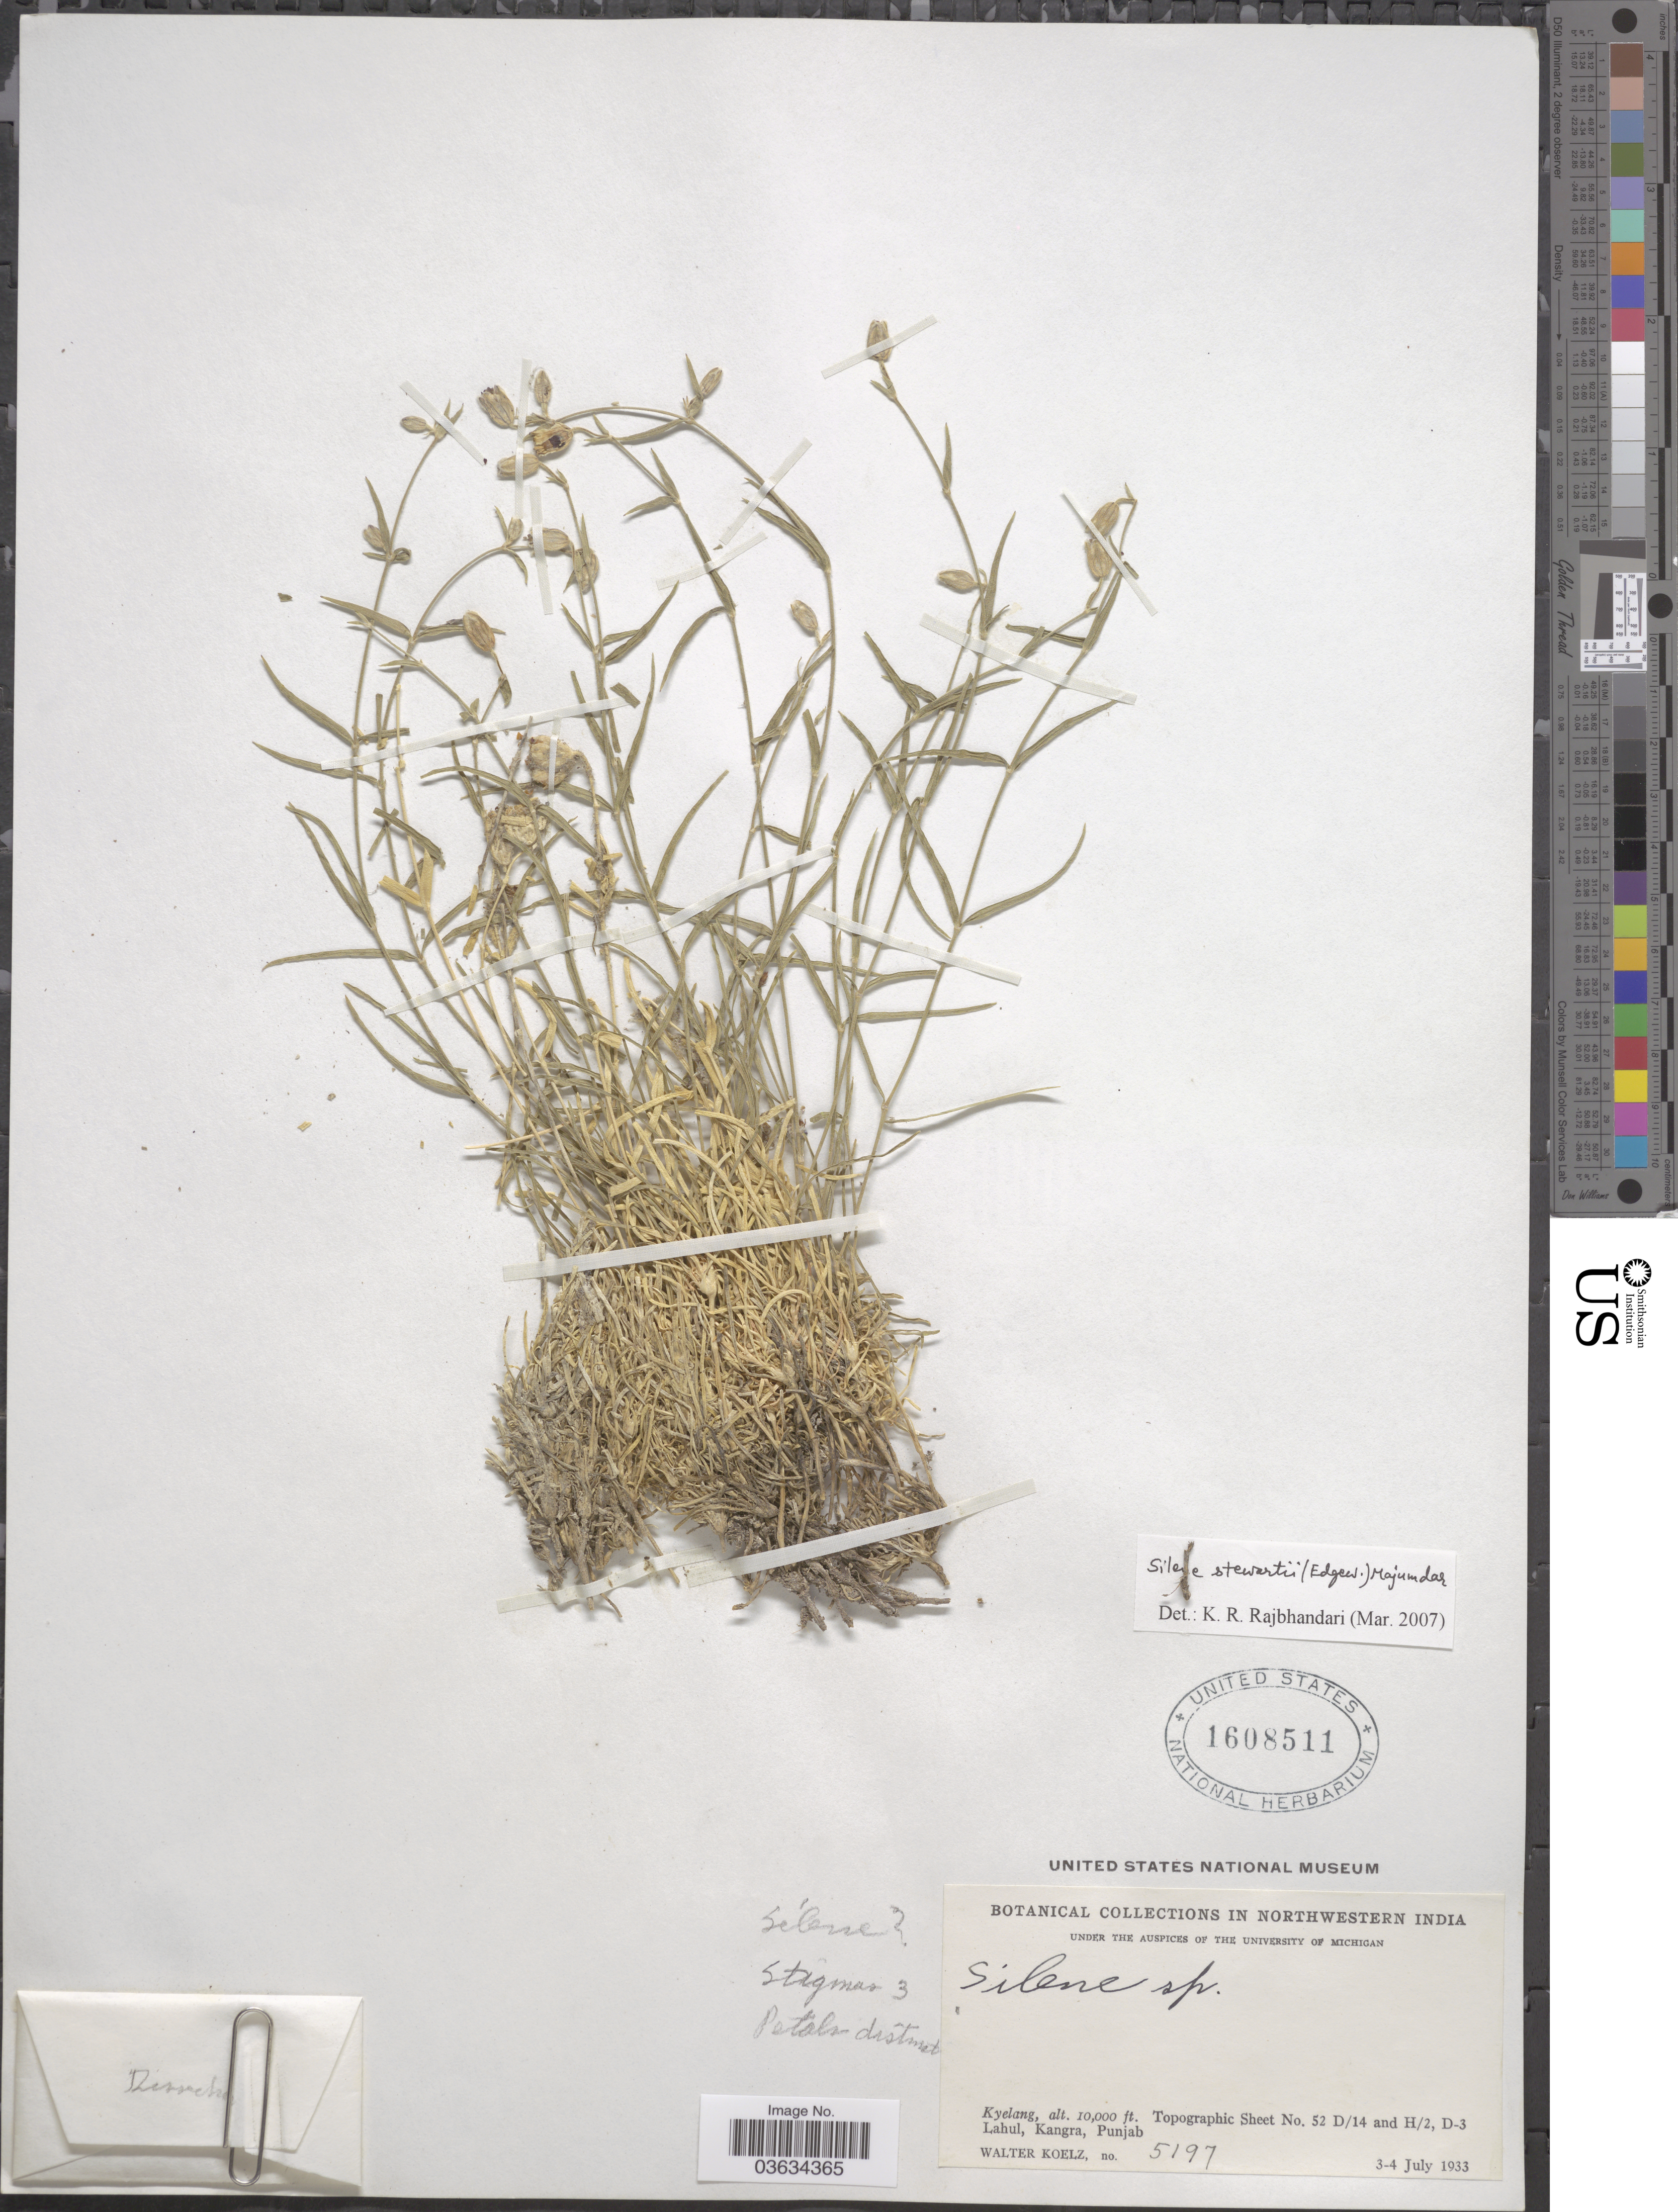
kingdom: Plantae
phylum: Tracheophyta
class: Magnoliopsida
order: Caryophyllales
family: Caryophyllaceae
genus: Silene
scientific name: Silene stewartii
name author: Ghaz.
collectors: W. N. Koelz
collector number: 5197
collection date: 1933-07-03/1933-07-04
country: India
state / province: Punjab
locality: Northwestern India. Kyelang. Topographic sheet No.52 D/14 and H/2, D-3 Lahul, Kangra.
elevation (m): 3048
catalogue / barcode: US 1608511